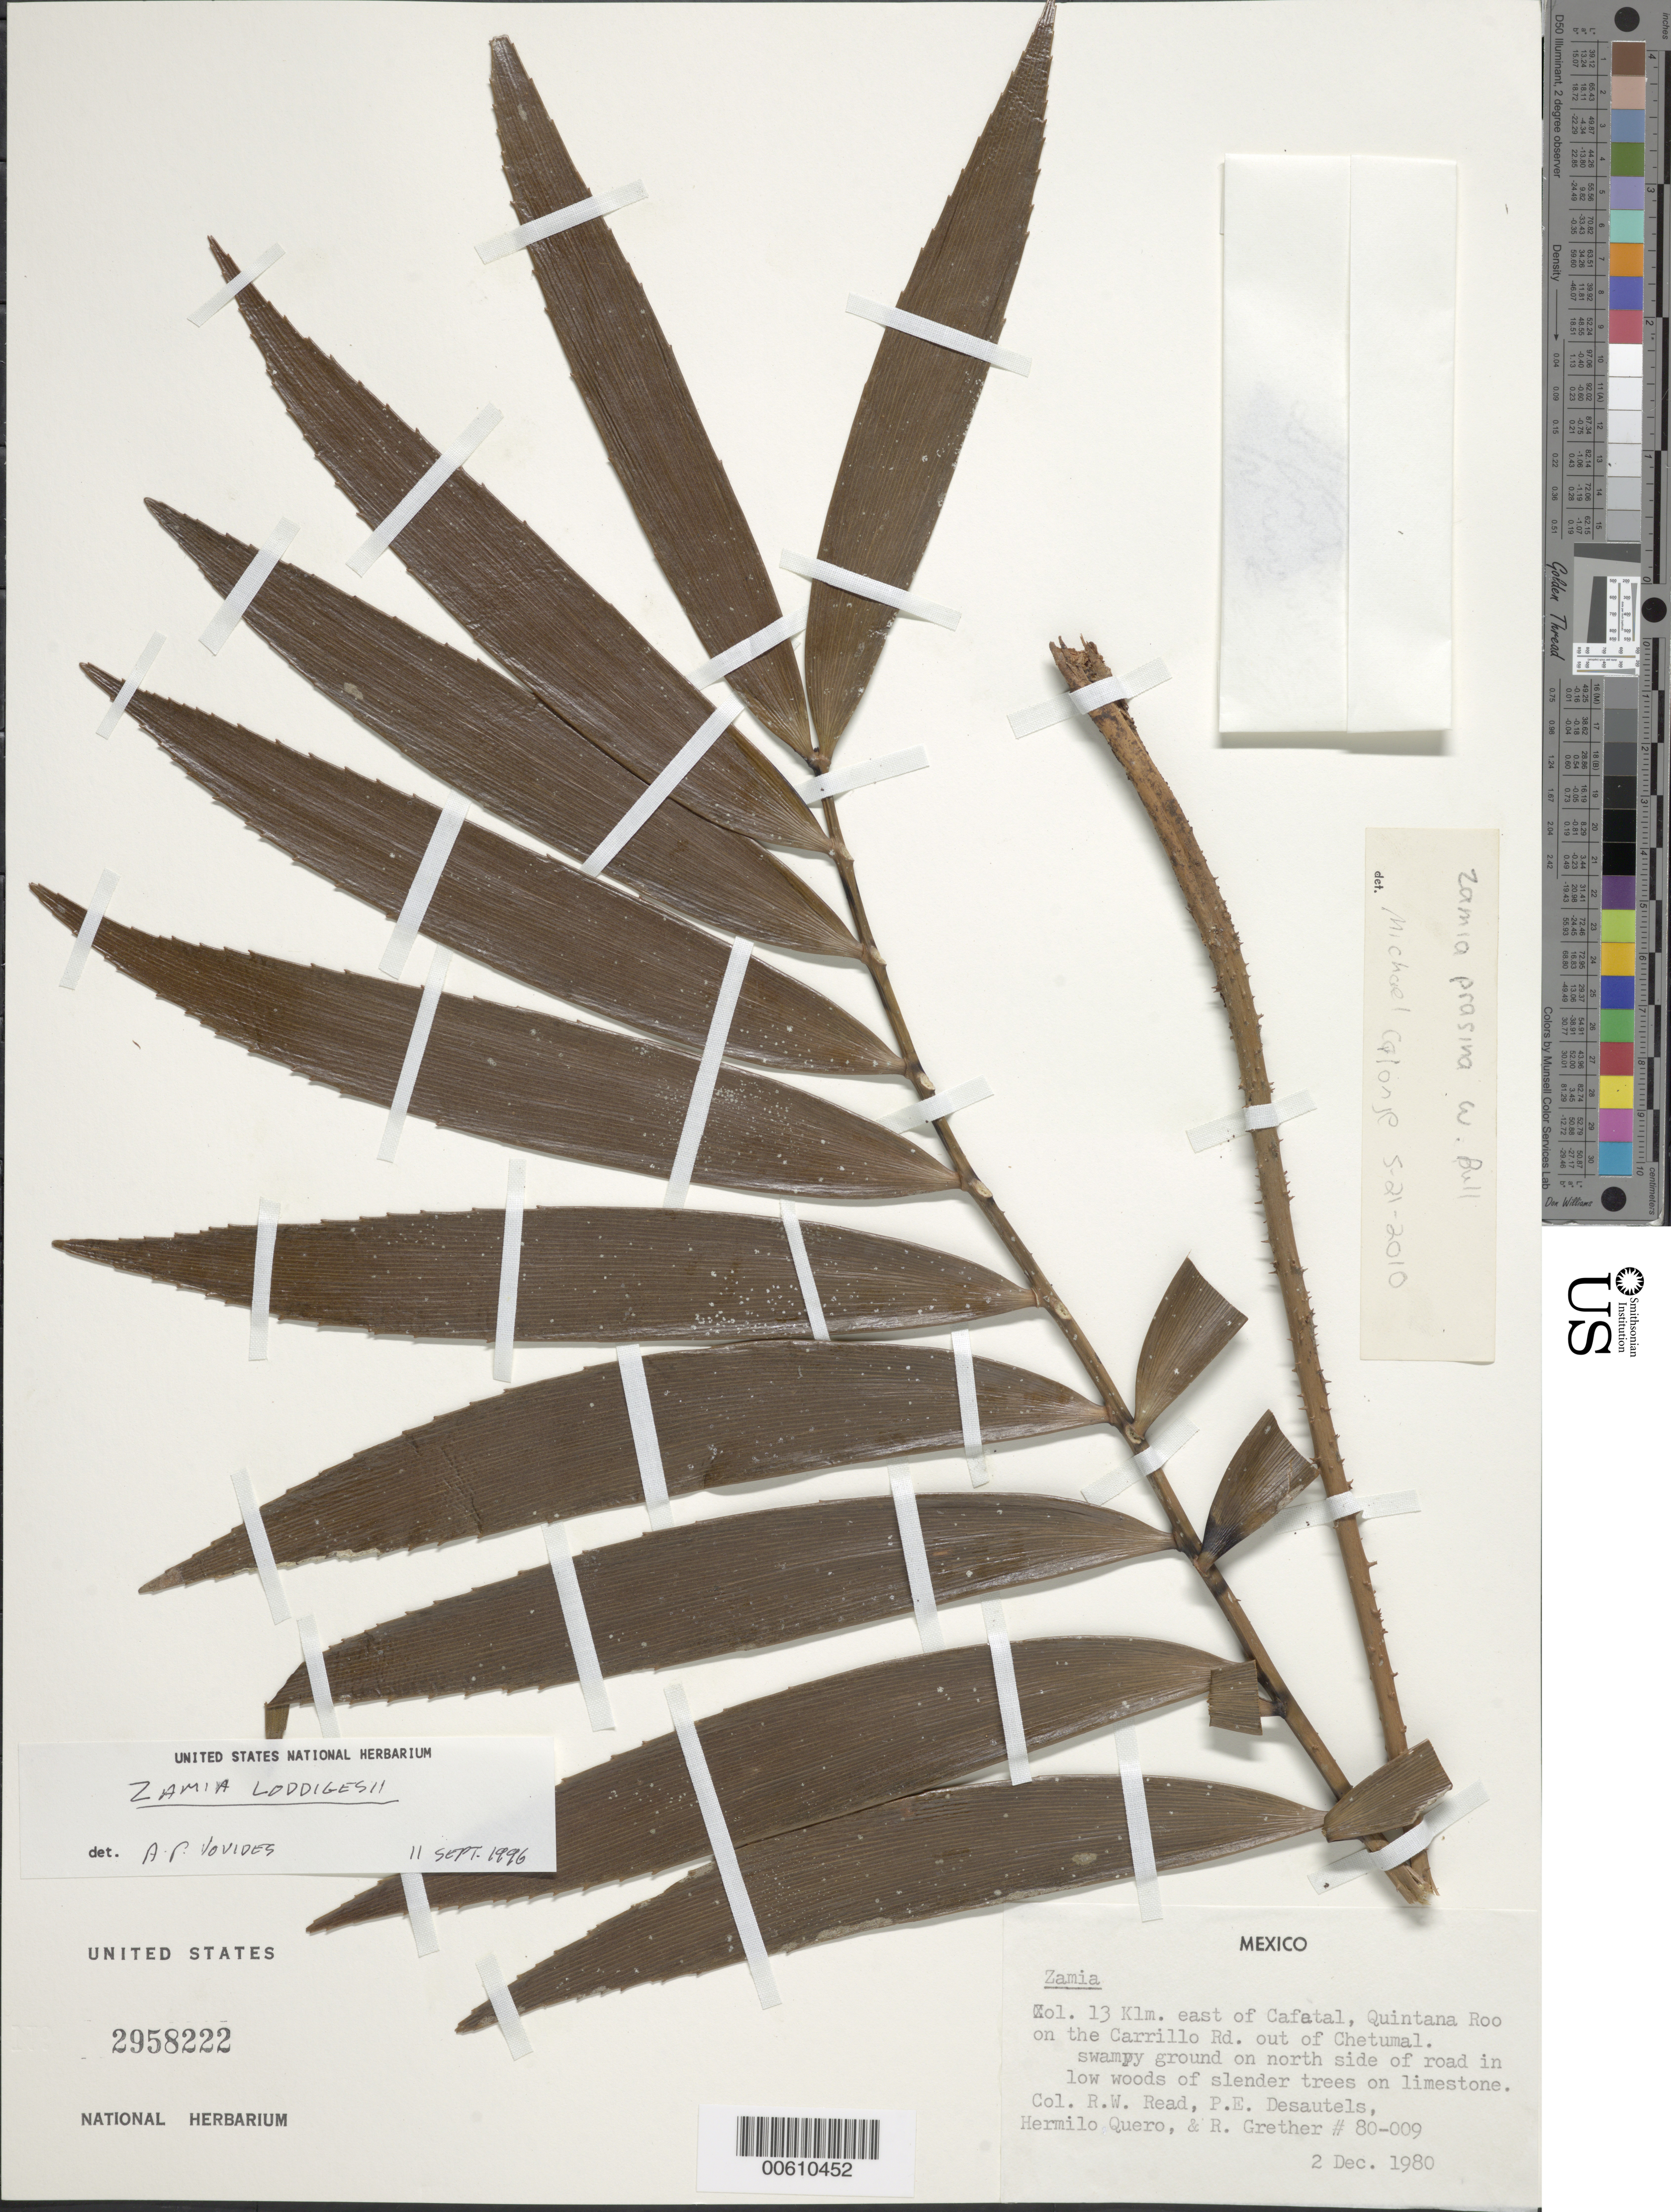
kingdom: Plantae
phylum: Tracheophyta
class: Cycadopsida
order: Cycadales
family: Zamiaceae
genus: Zamia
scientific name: Zamia prasina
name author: W. Bull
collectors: R. W. Read, P. Desautels, H. Quero & R. Grether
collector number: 80-009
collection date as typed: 02 Dec 1980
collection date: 1980-12-02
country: Mexico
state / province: Quintana Roo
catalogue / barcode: US 2958222